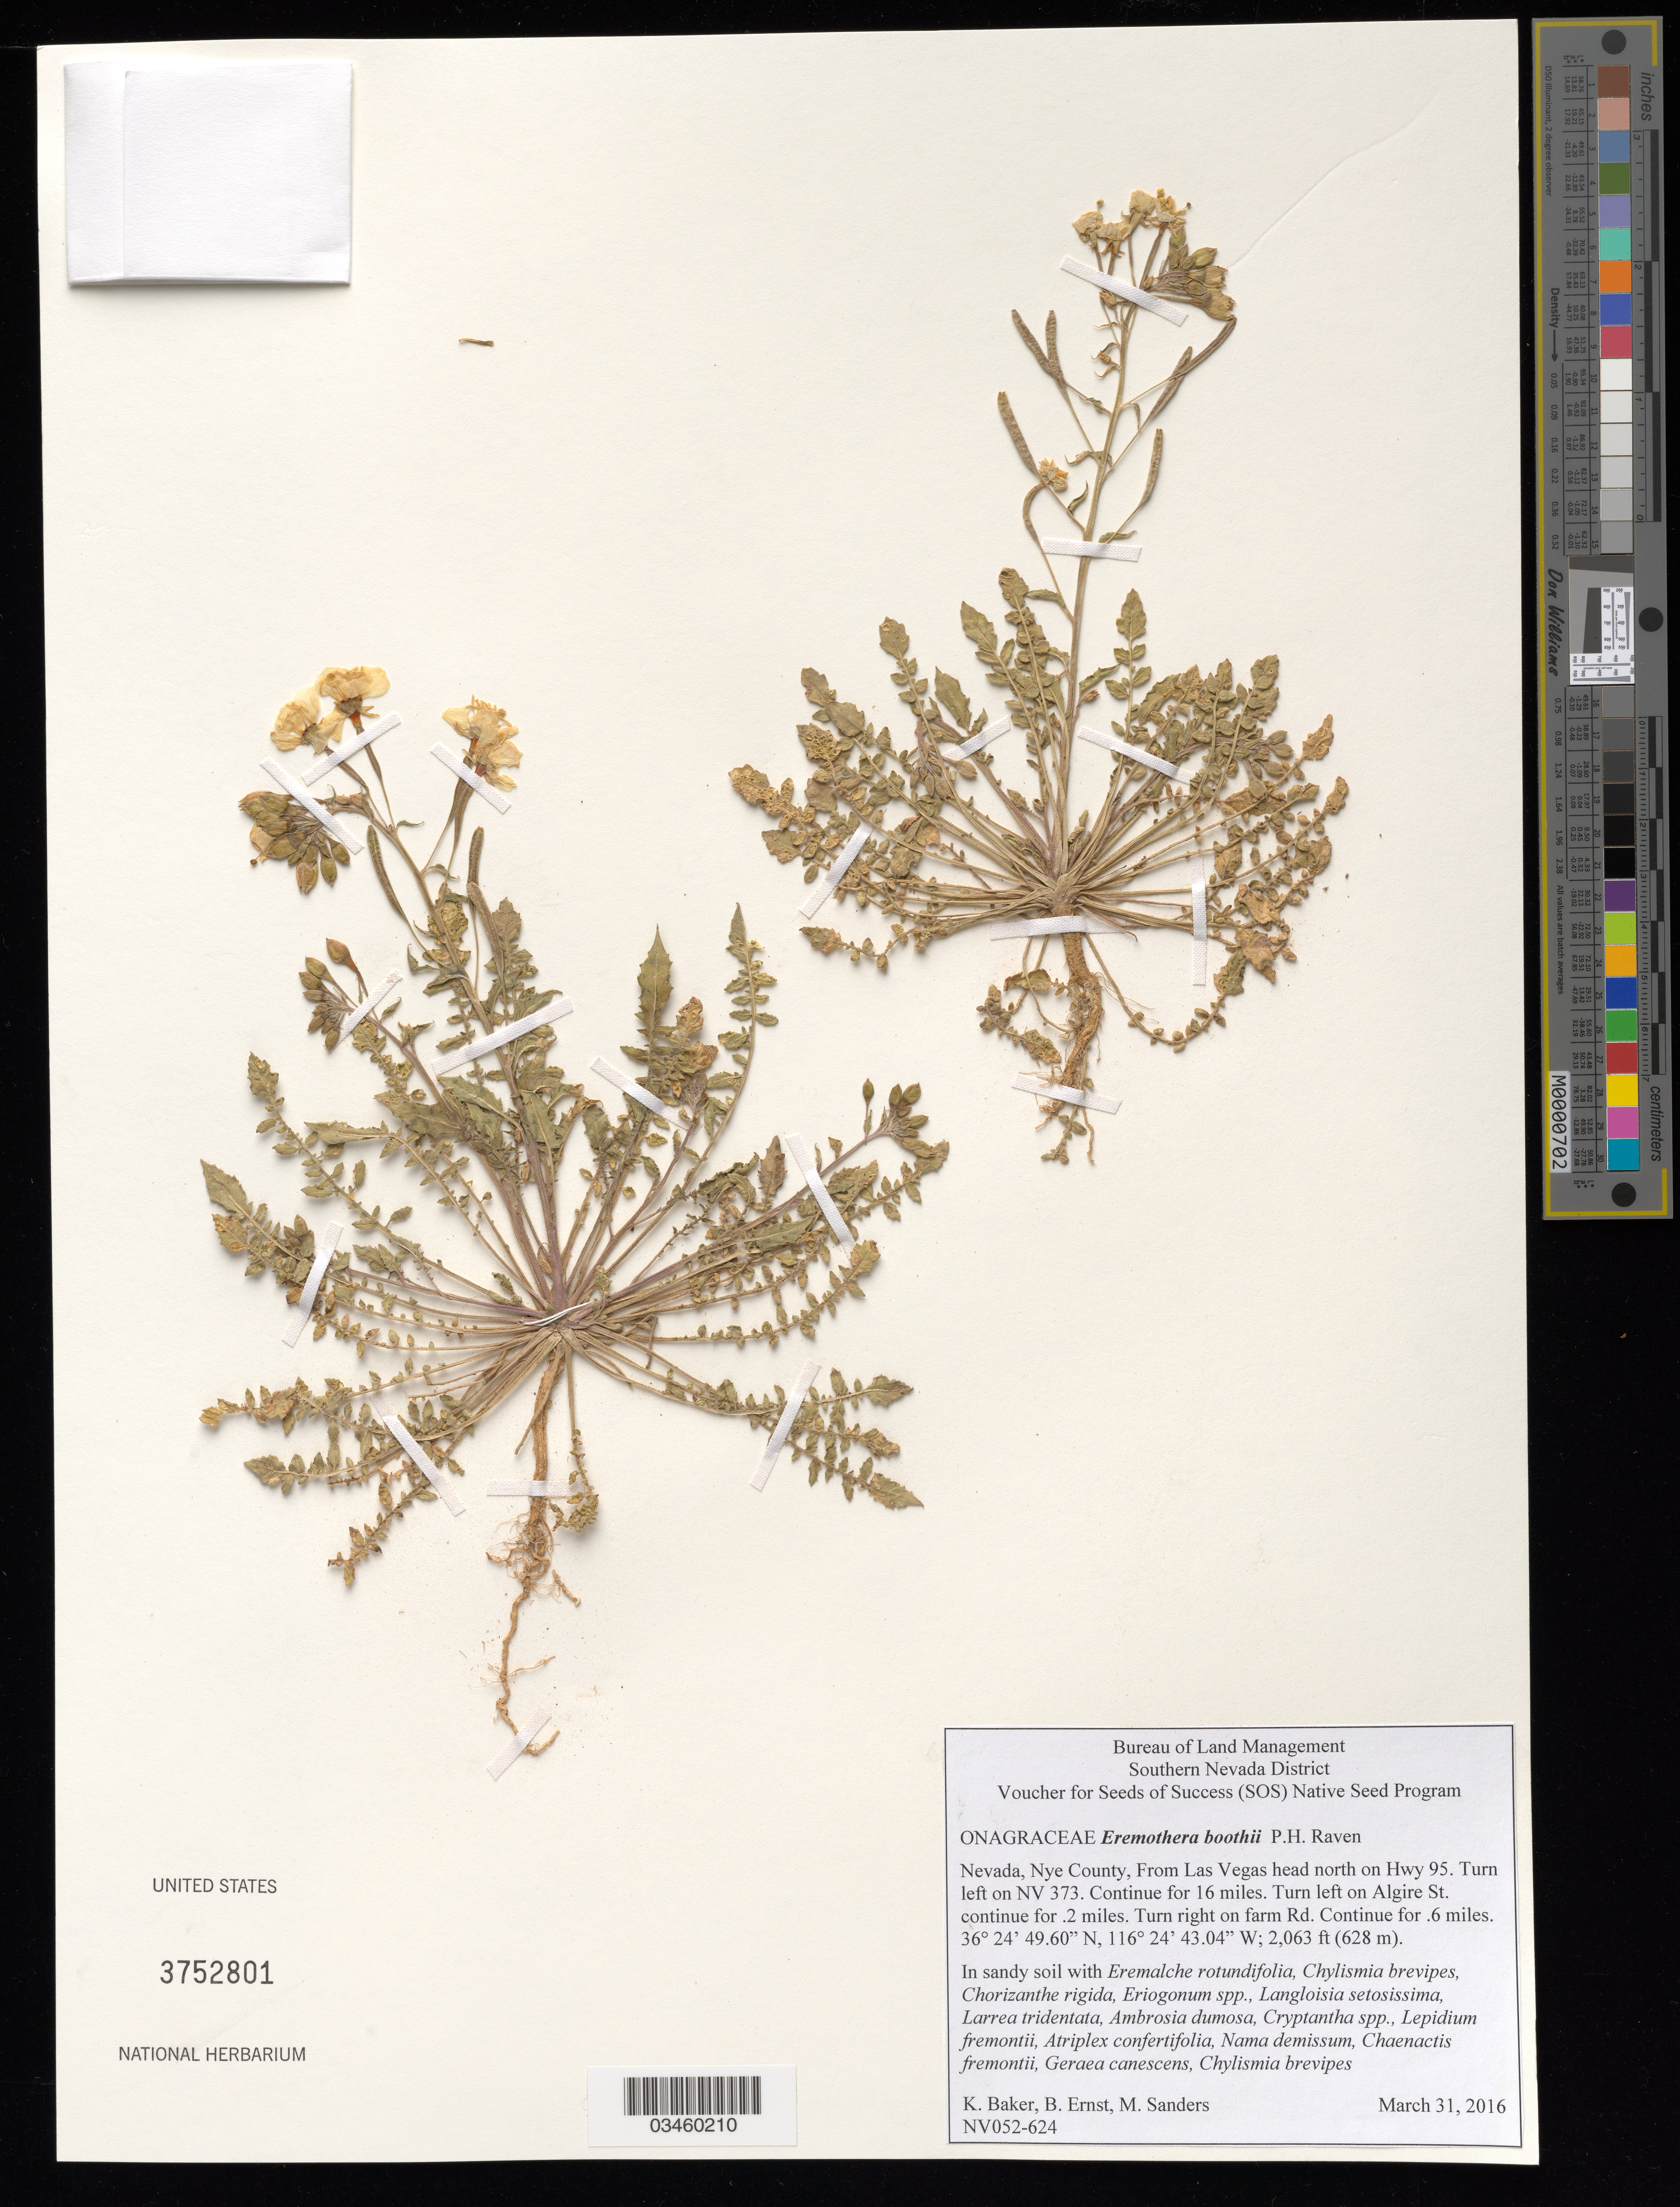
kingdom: Plantae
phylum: Tracheophyta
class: Magnoliopsida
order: Myrtales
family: Onagraceae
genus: Eremothera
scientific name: Eremothera boothii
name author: (Douglas) W.L. Wagner & Hoch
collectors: K. Baker, B. Ernst & M. Sanders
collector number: NV052-624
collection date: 2016-03-31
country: United States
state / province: Nevada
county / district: Nye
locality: Algire St.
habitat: In sandy soil. With Eriogonum sp., Larrea tridentata, Ambrosia dumosa, Cryptantha sp., ect.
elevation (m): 629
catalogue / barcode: US 3752801